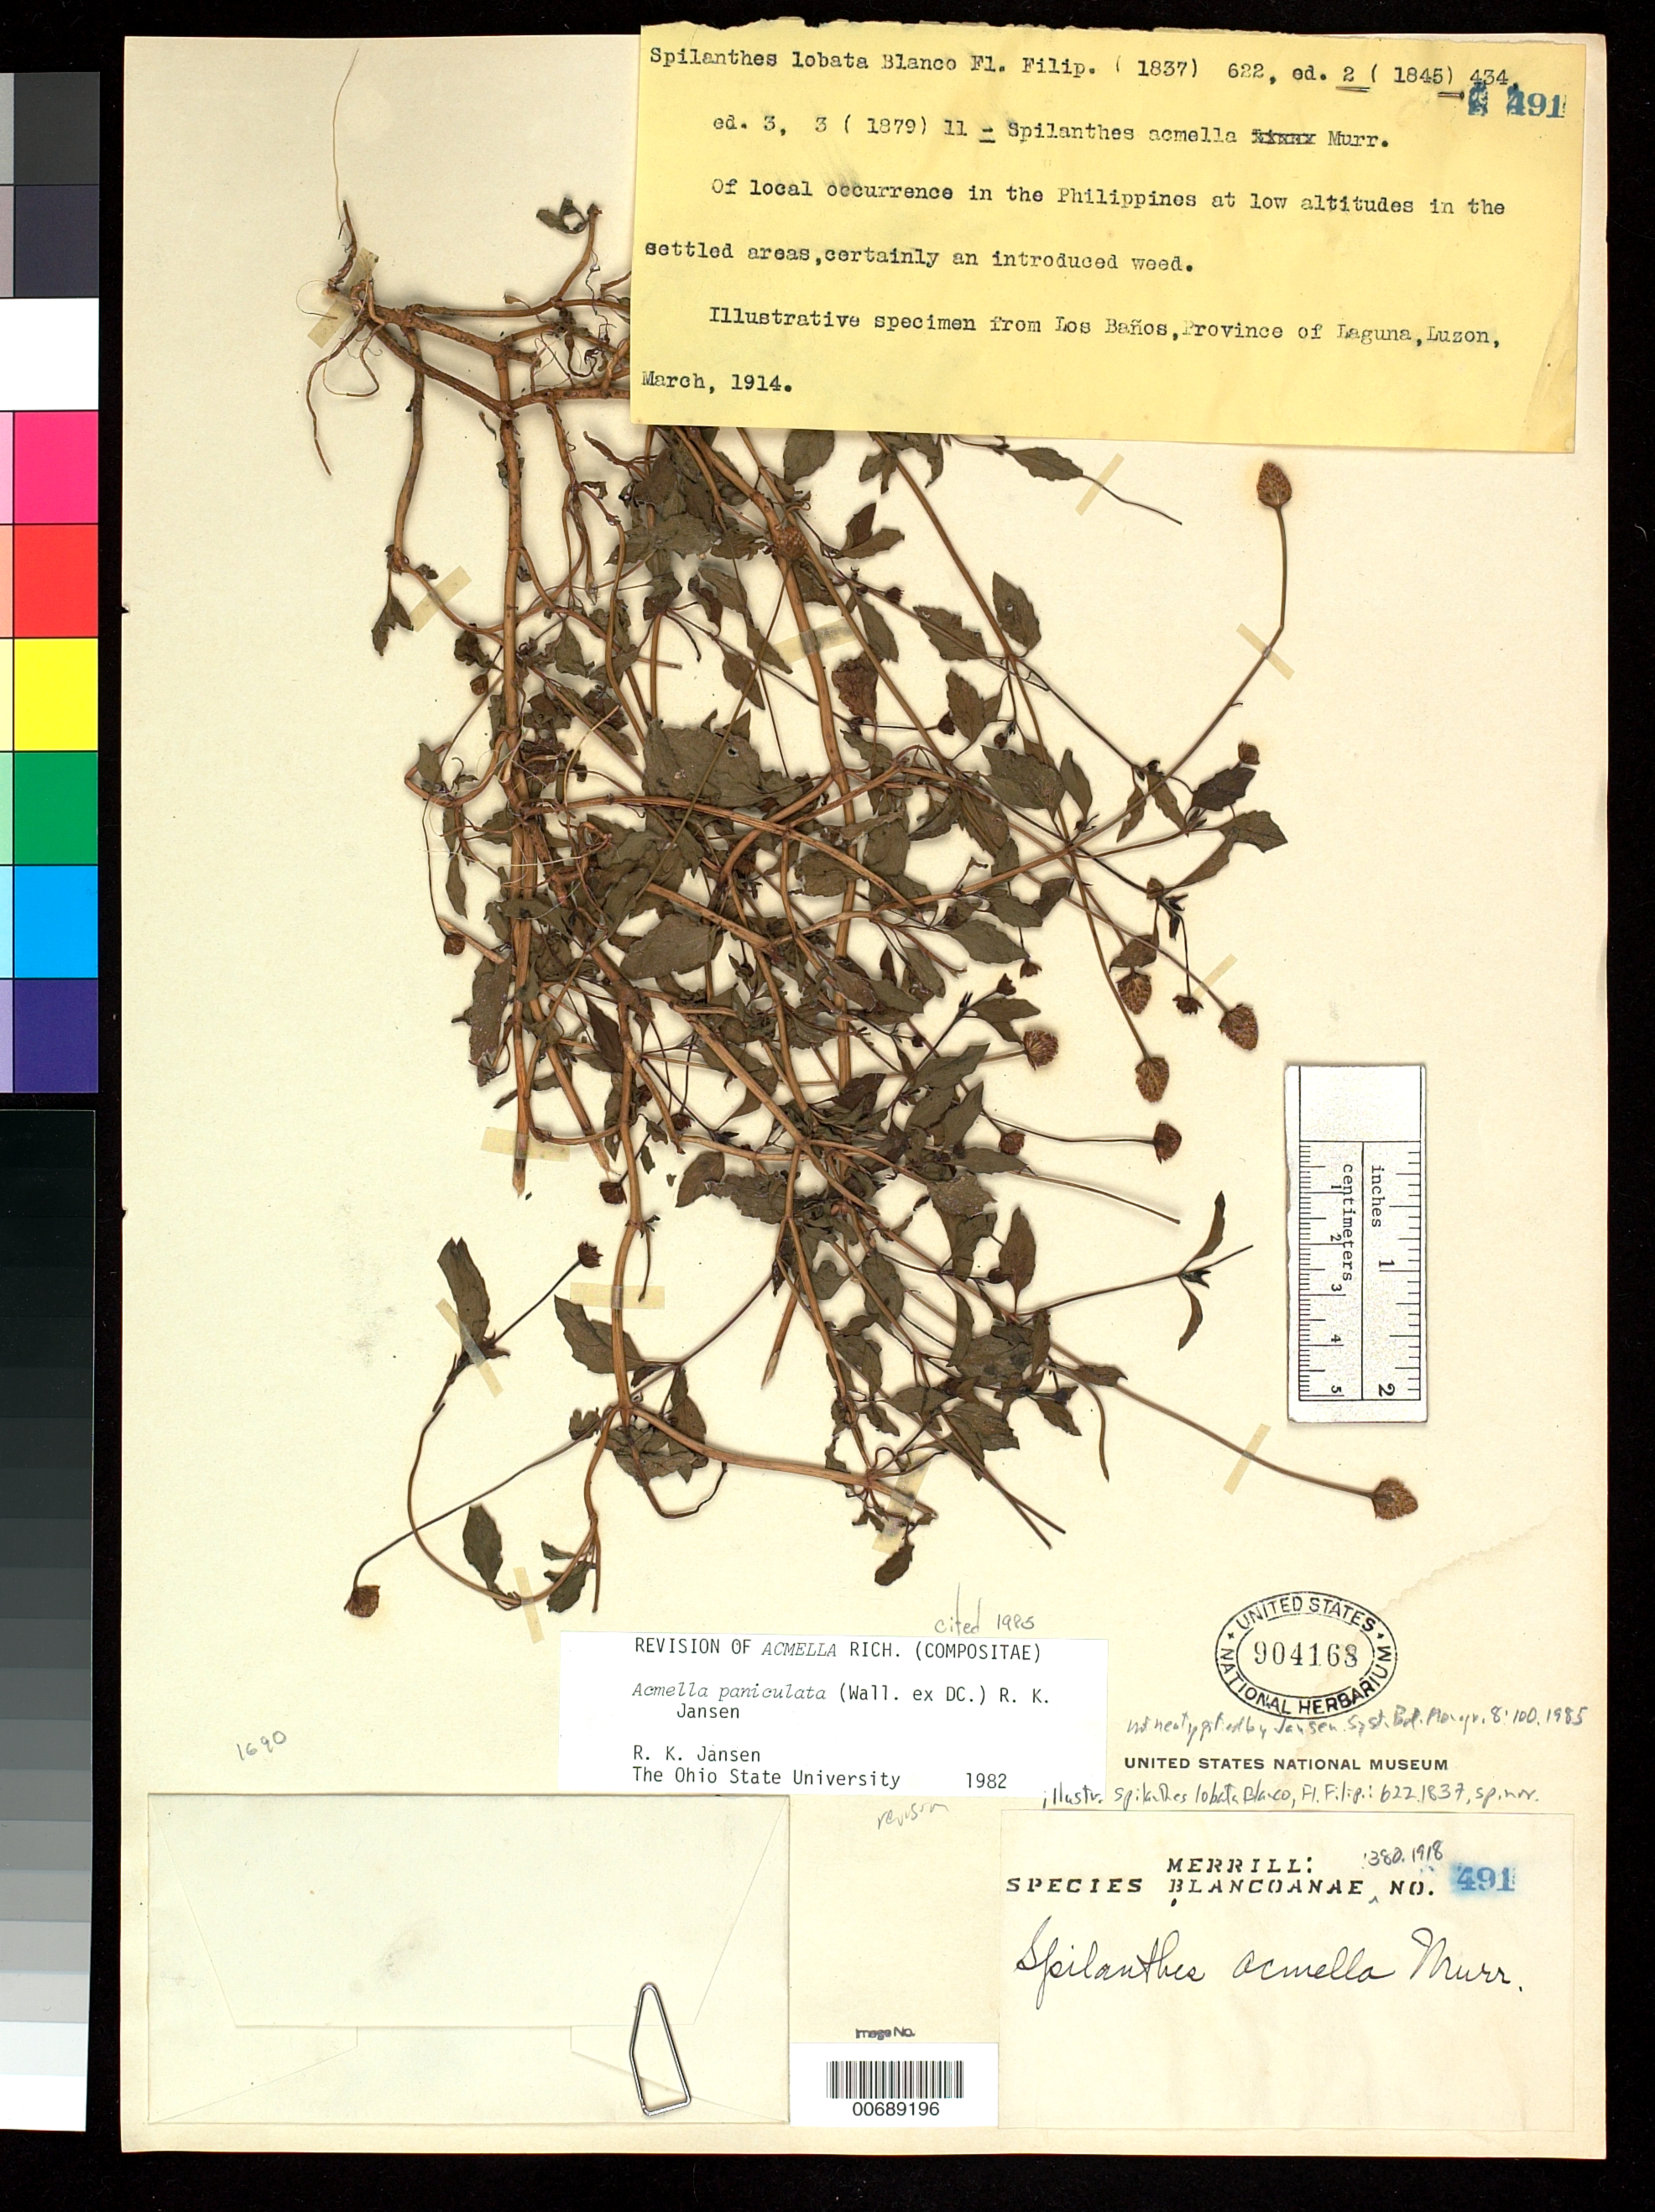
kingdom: Plantae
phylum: Tracheophyta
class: Magnoliopsida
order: Asterales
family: Asteraceae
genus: Acmella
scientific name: Acmella paniculata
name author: (Wall. ex DC.) R.K. Jansen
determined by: Jansen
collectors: E. D. Merrill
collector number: Sp. Blancoan. 0491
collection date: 1914-03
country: Philippines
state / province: Calabarzon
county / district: Laguna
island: Luzon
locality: Los Banos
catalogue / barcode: US 904168